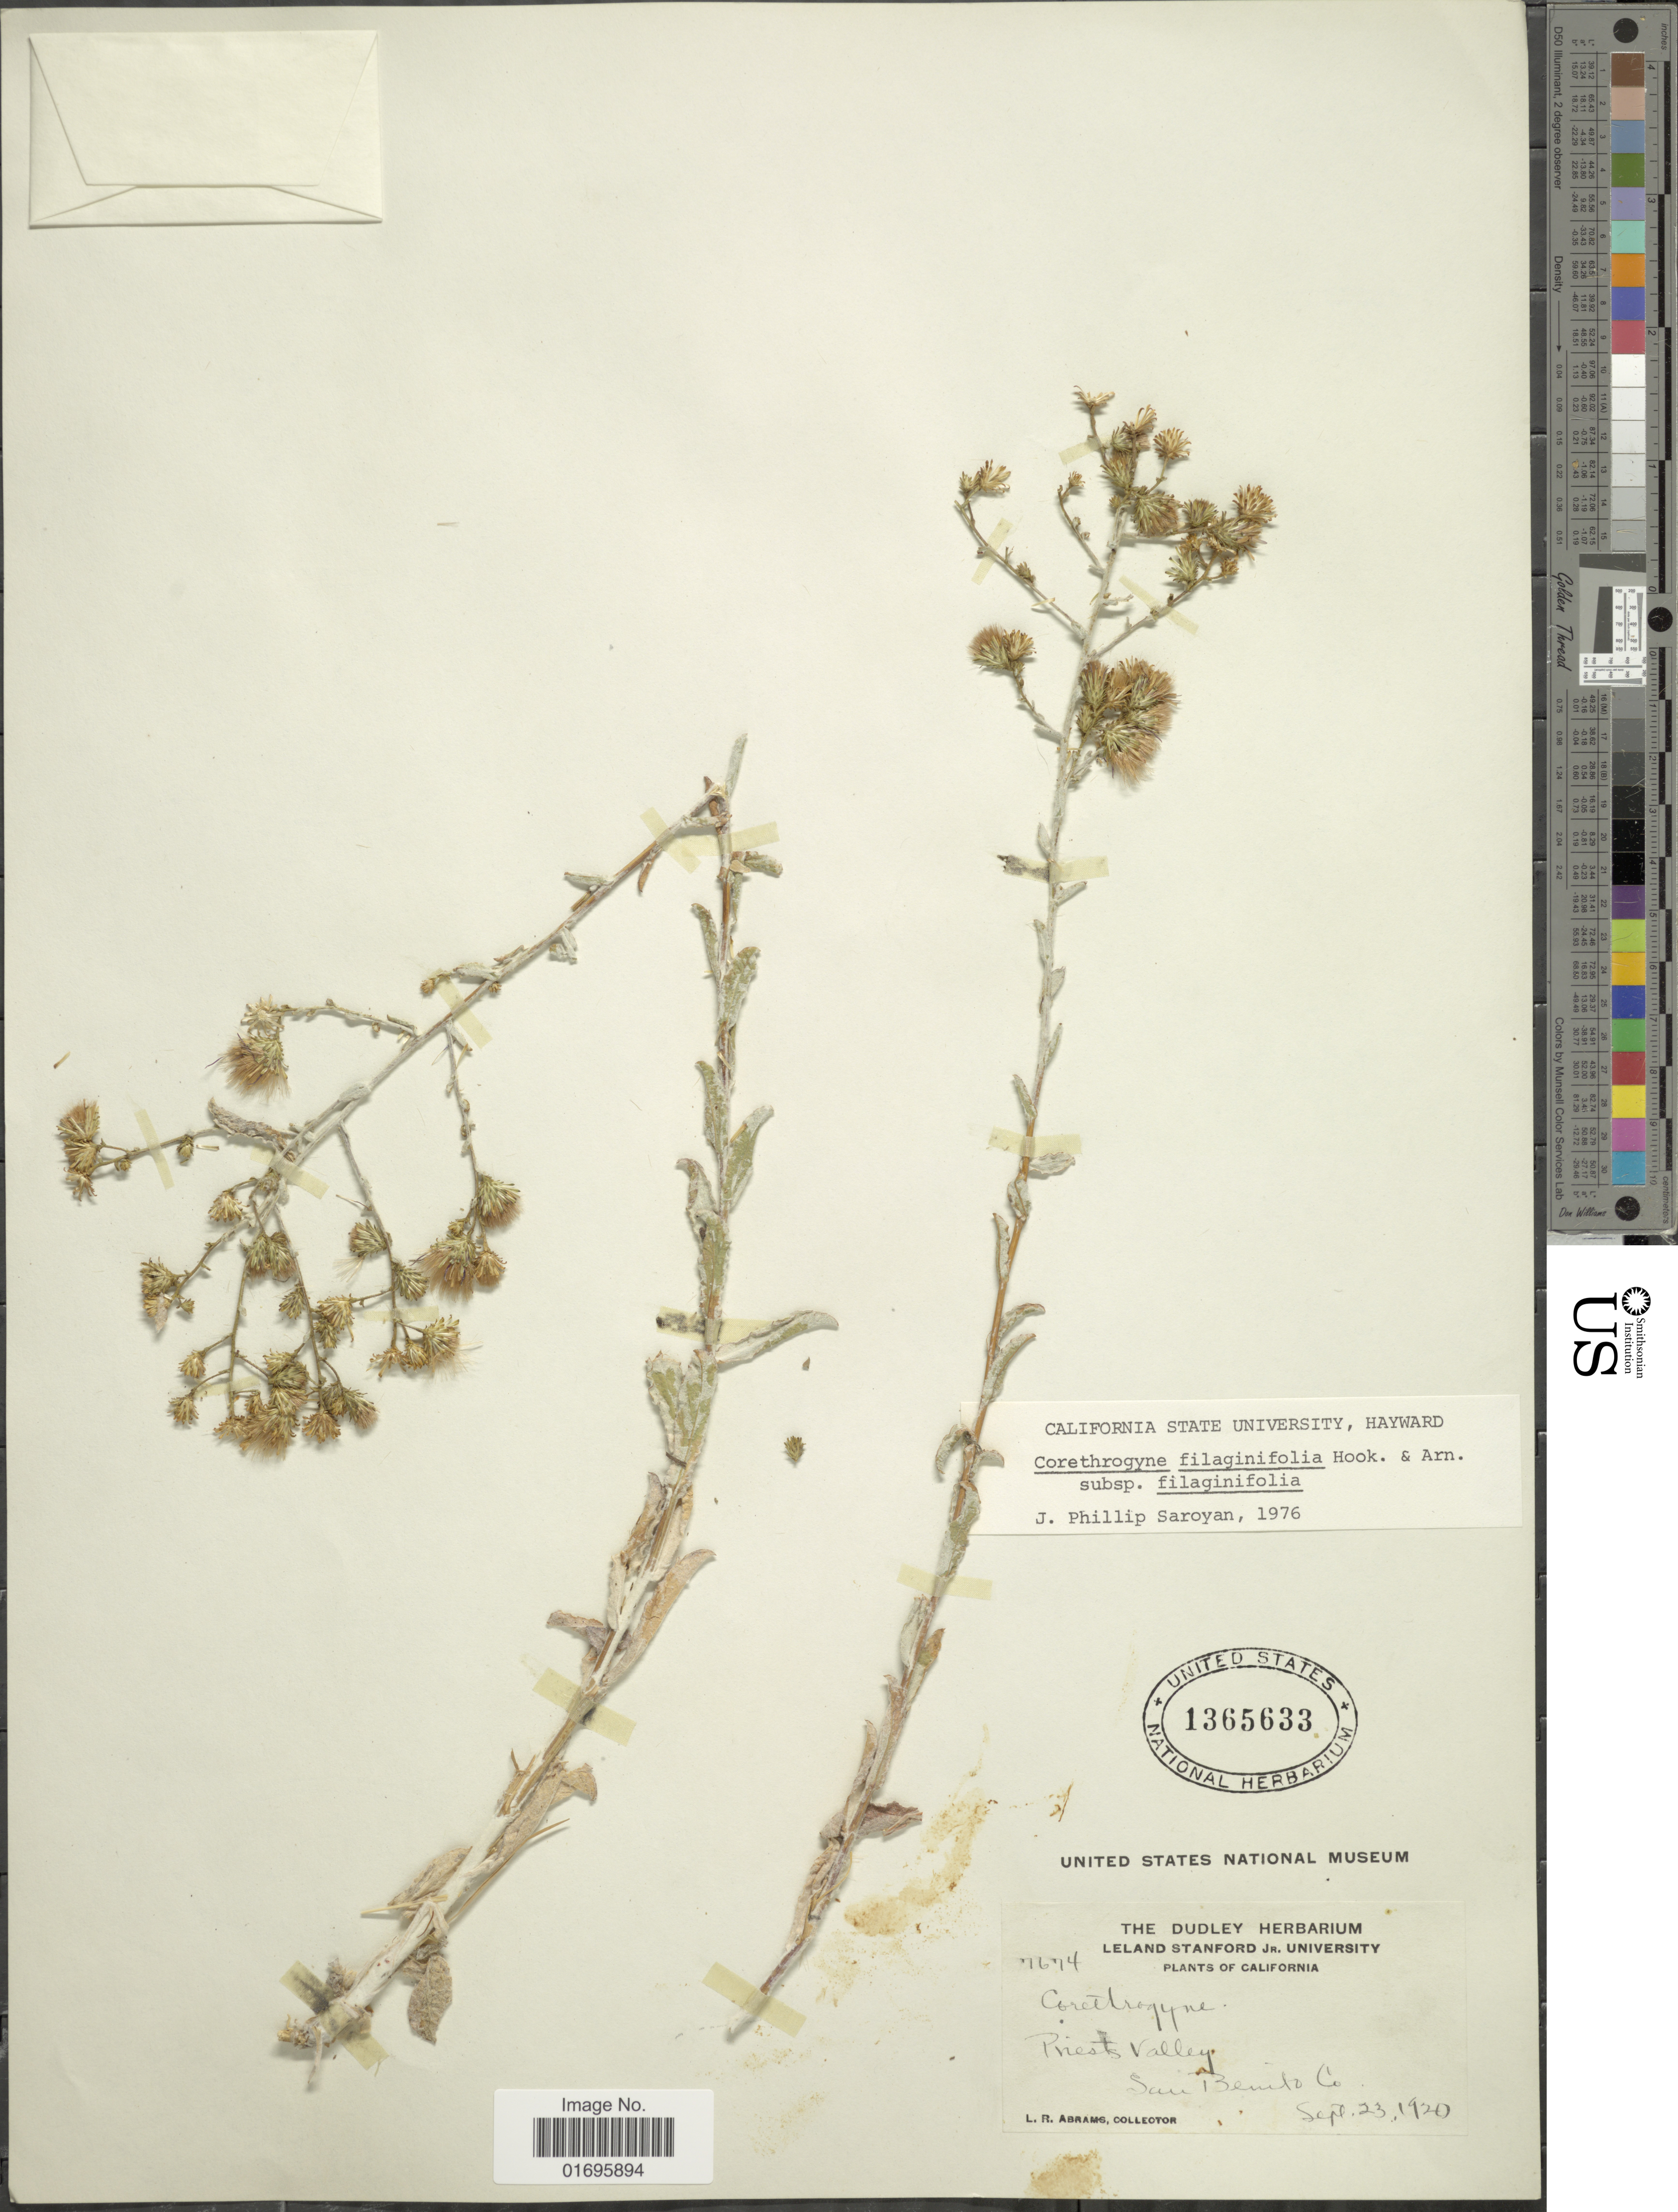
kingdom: Plantae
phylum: Tracheophyta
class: Magnoliopsida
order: Asterales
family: Asteraceae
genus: Corethrogyne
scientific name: Corethrogyne filaginifolia var. filaginifolia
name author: (Hook.) Nutt.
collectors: L. Abrams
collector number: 7674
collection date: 1920-09-23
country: United States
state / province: California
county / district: San Benito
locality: Priests Valley, San Benito Co.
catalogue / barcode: US 1365633